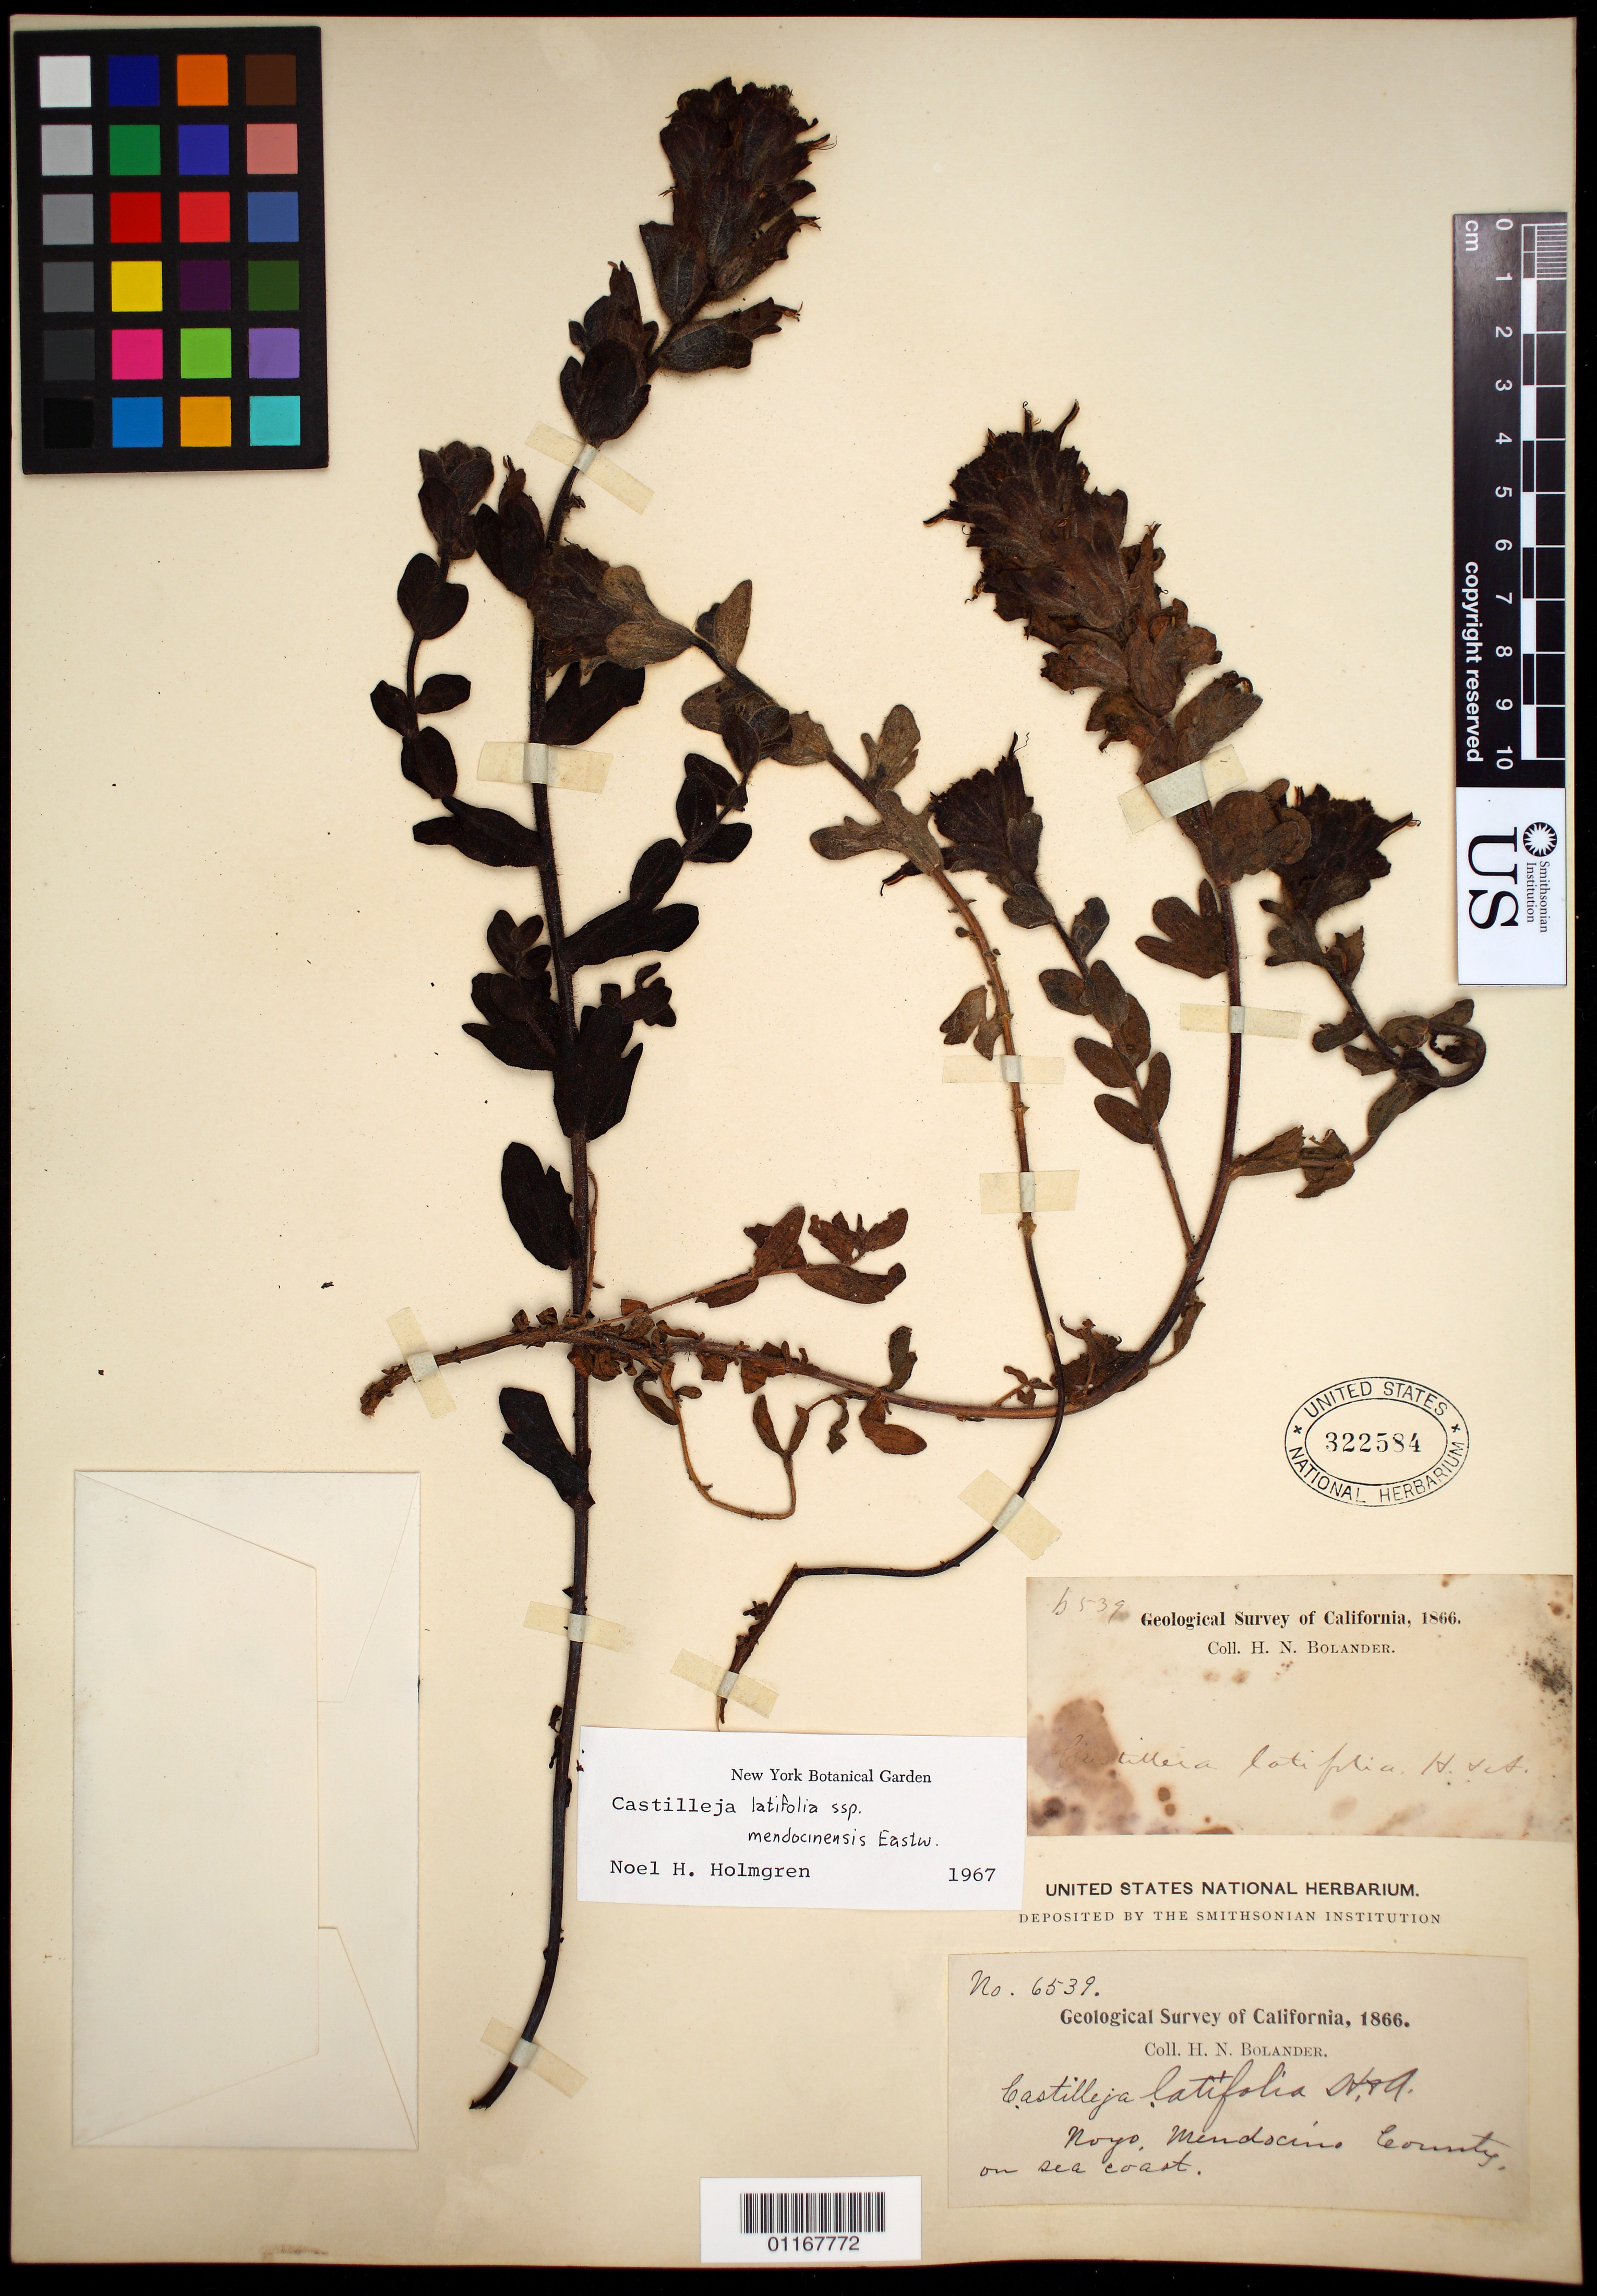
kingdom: Plantae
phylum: Tracheophyta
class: Magnoliopsida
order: Lamiales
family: Orobanchaceae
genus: Castilleja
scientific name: Castilleja latifolia subsp. mendocinensis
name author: Eastw.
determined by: Holmgren, N. H., (NY), New York Botanical Garden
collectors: H. Bolander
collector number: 6539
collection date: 1866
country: United States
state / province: California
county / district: Mendocino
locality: Noyo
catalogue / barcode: US 322584